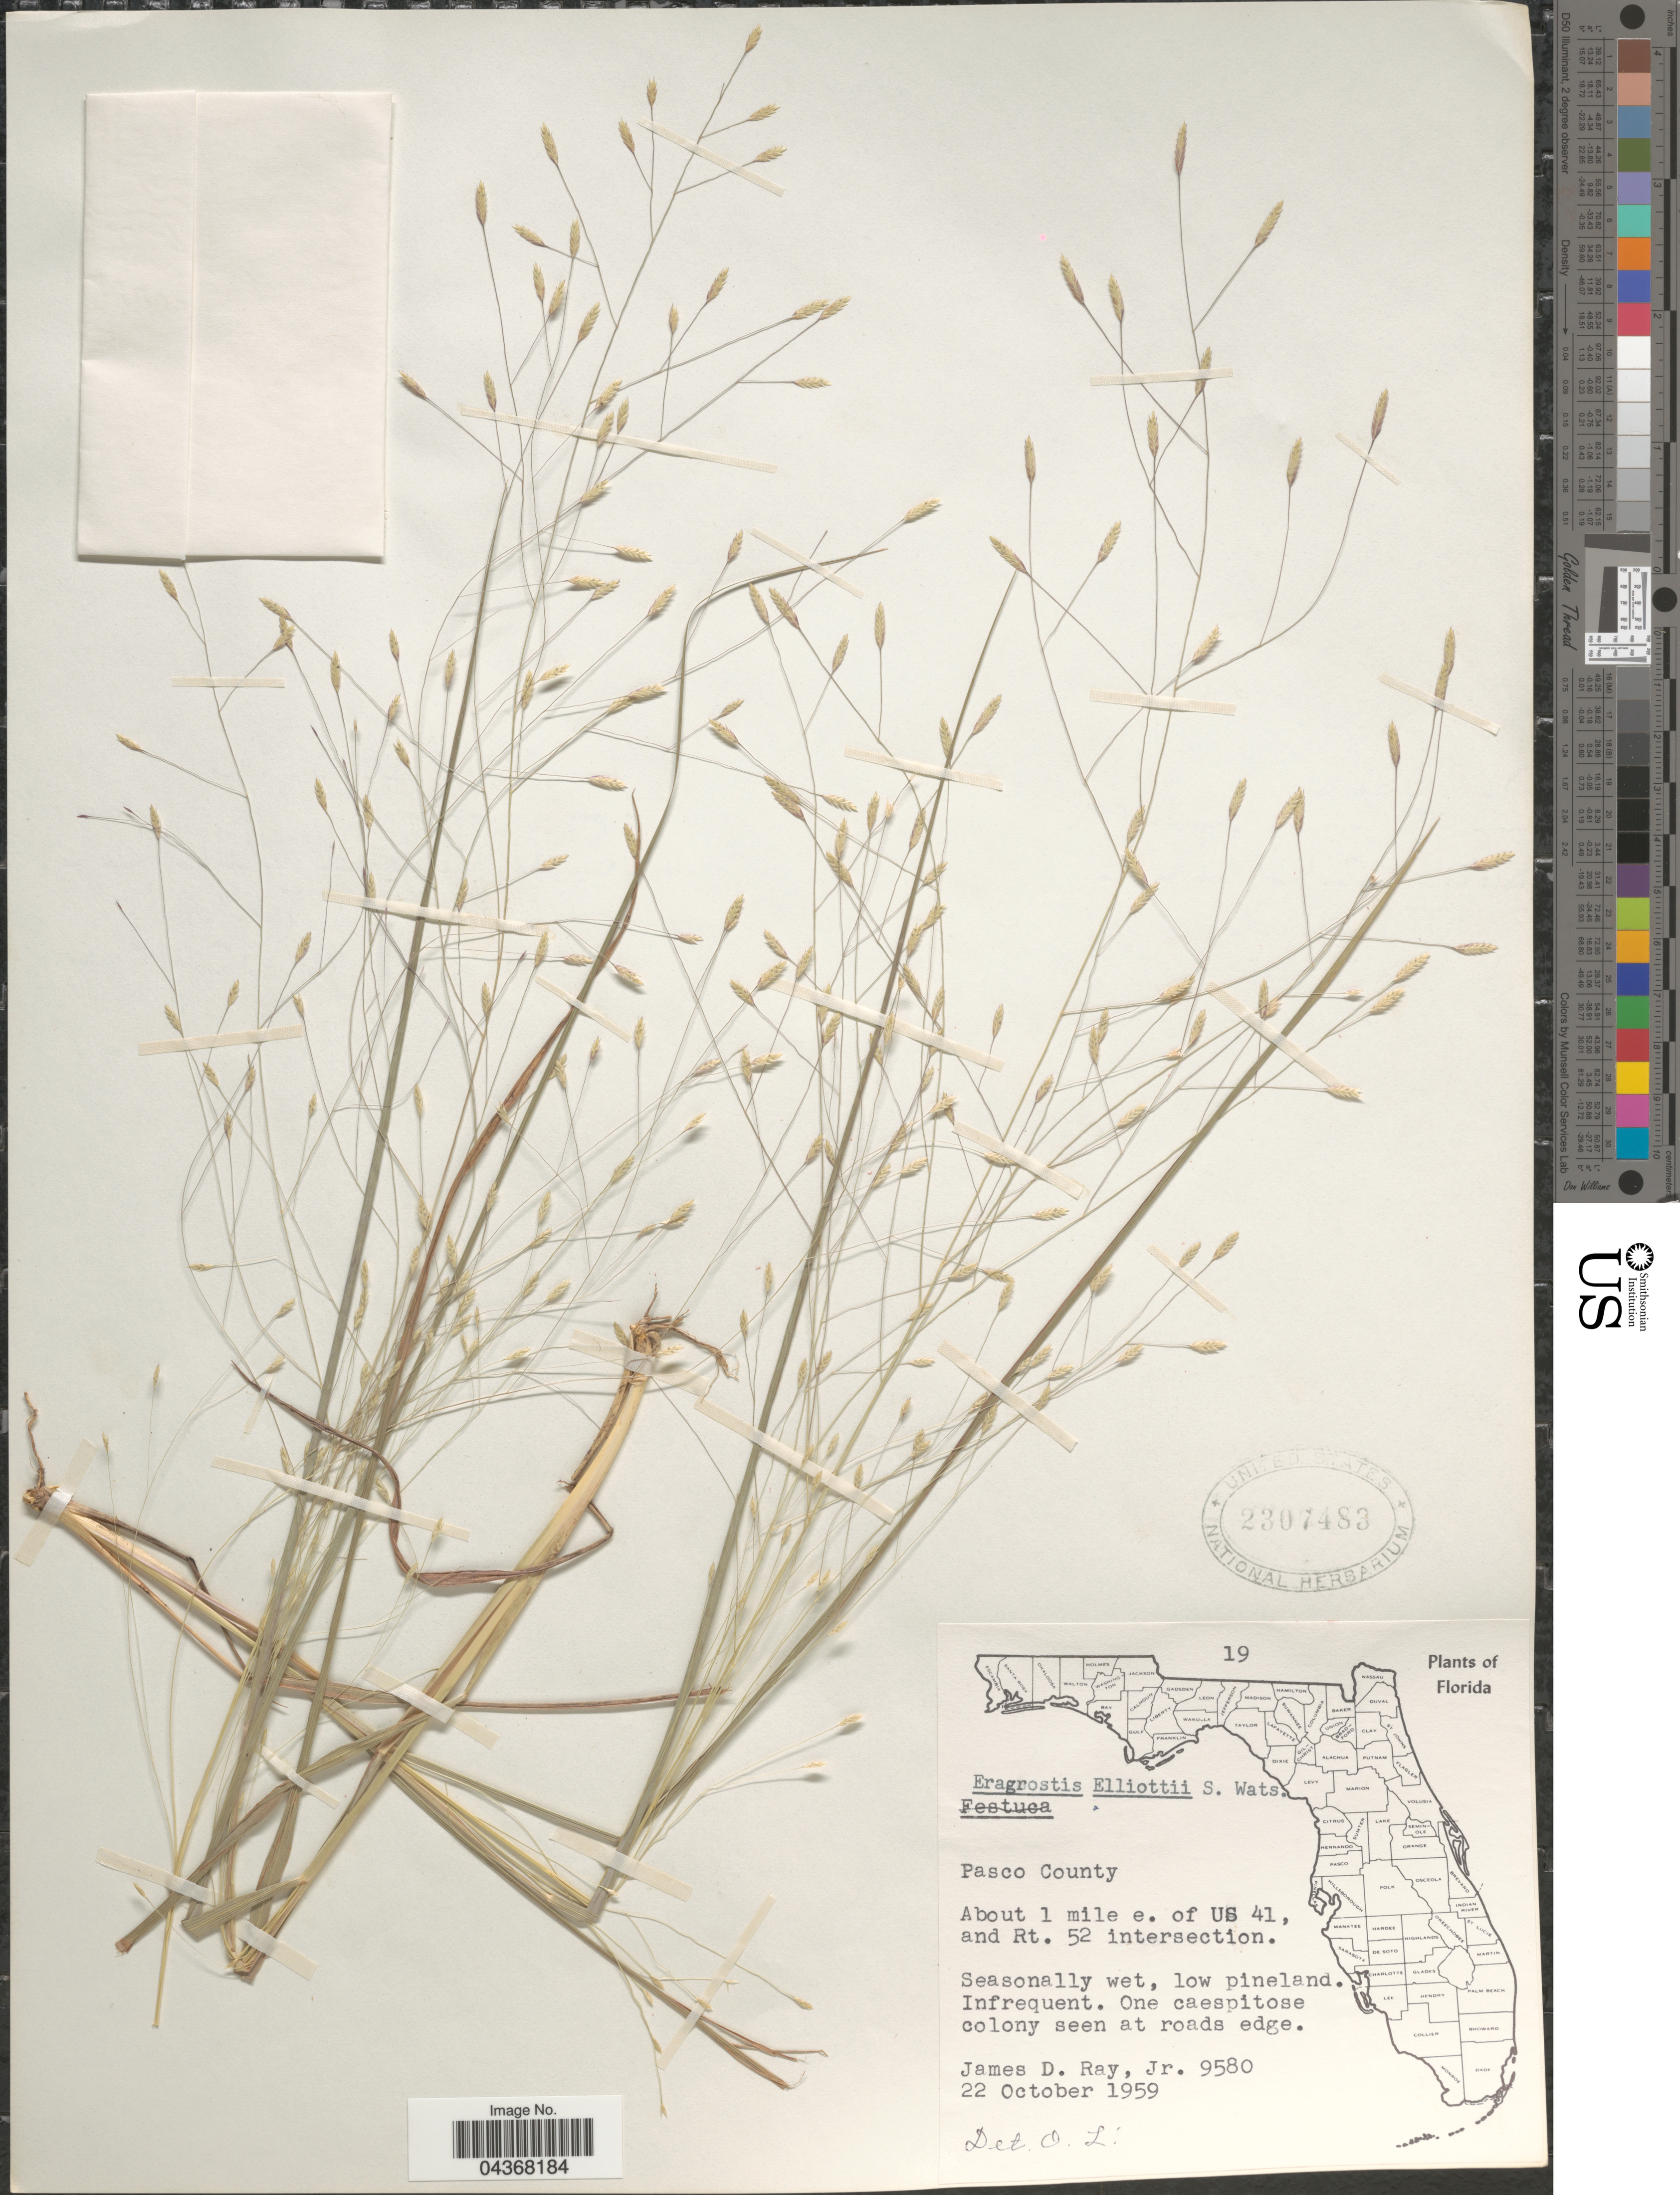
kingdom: Plantae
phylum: Tracheophyta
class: Liliopsida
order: Poales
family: Poaceae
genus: Eragrostis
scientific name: Eragrostis elliottii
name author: S. Watson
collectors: J. D. Ray Jr.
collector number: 9580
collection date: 1959-10-22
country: United States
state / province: Florida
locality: Pasco County. About 1 mile e. of US 41, and Rt. 52 intersection.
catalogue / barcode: US 2307483